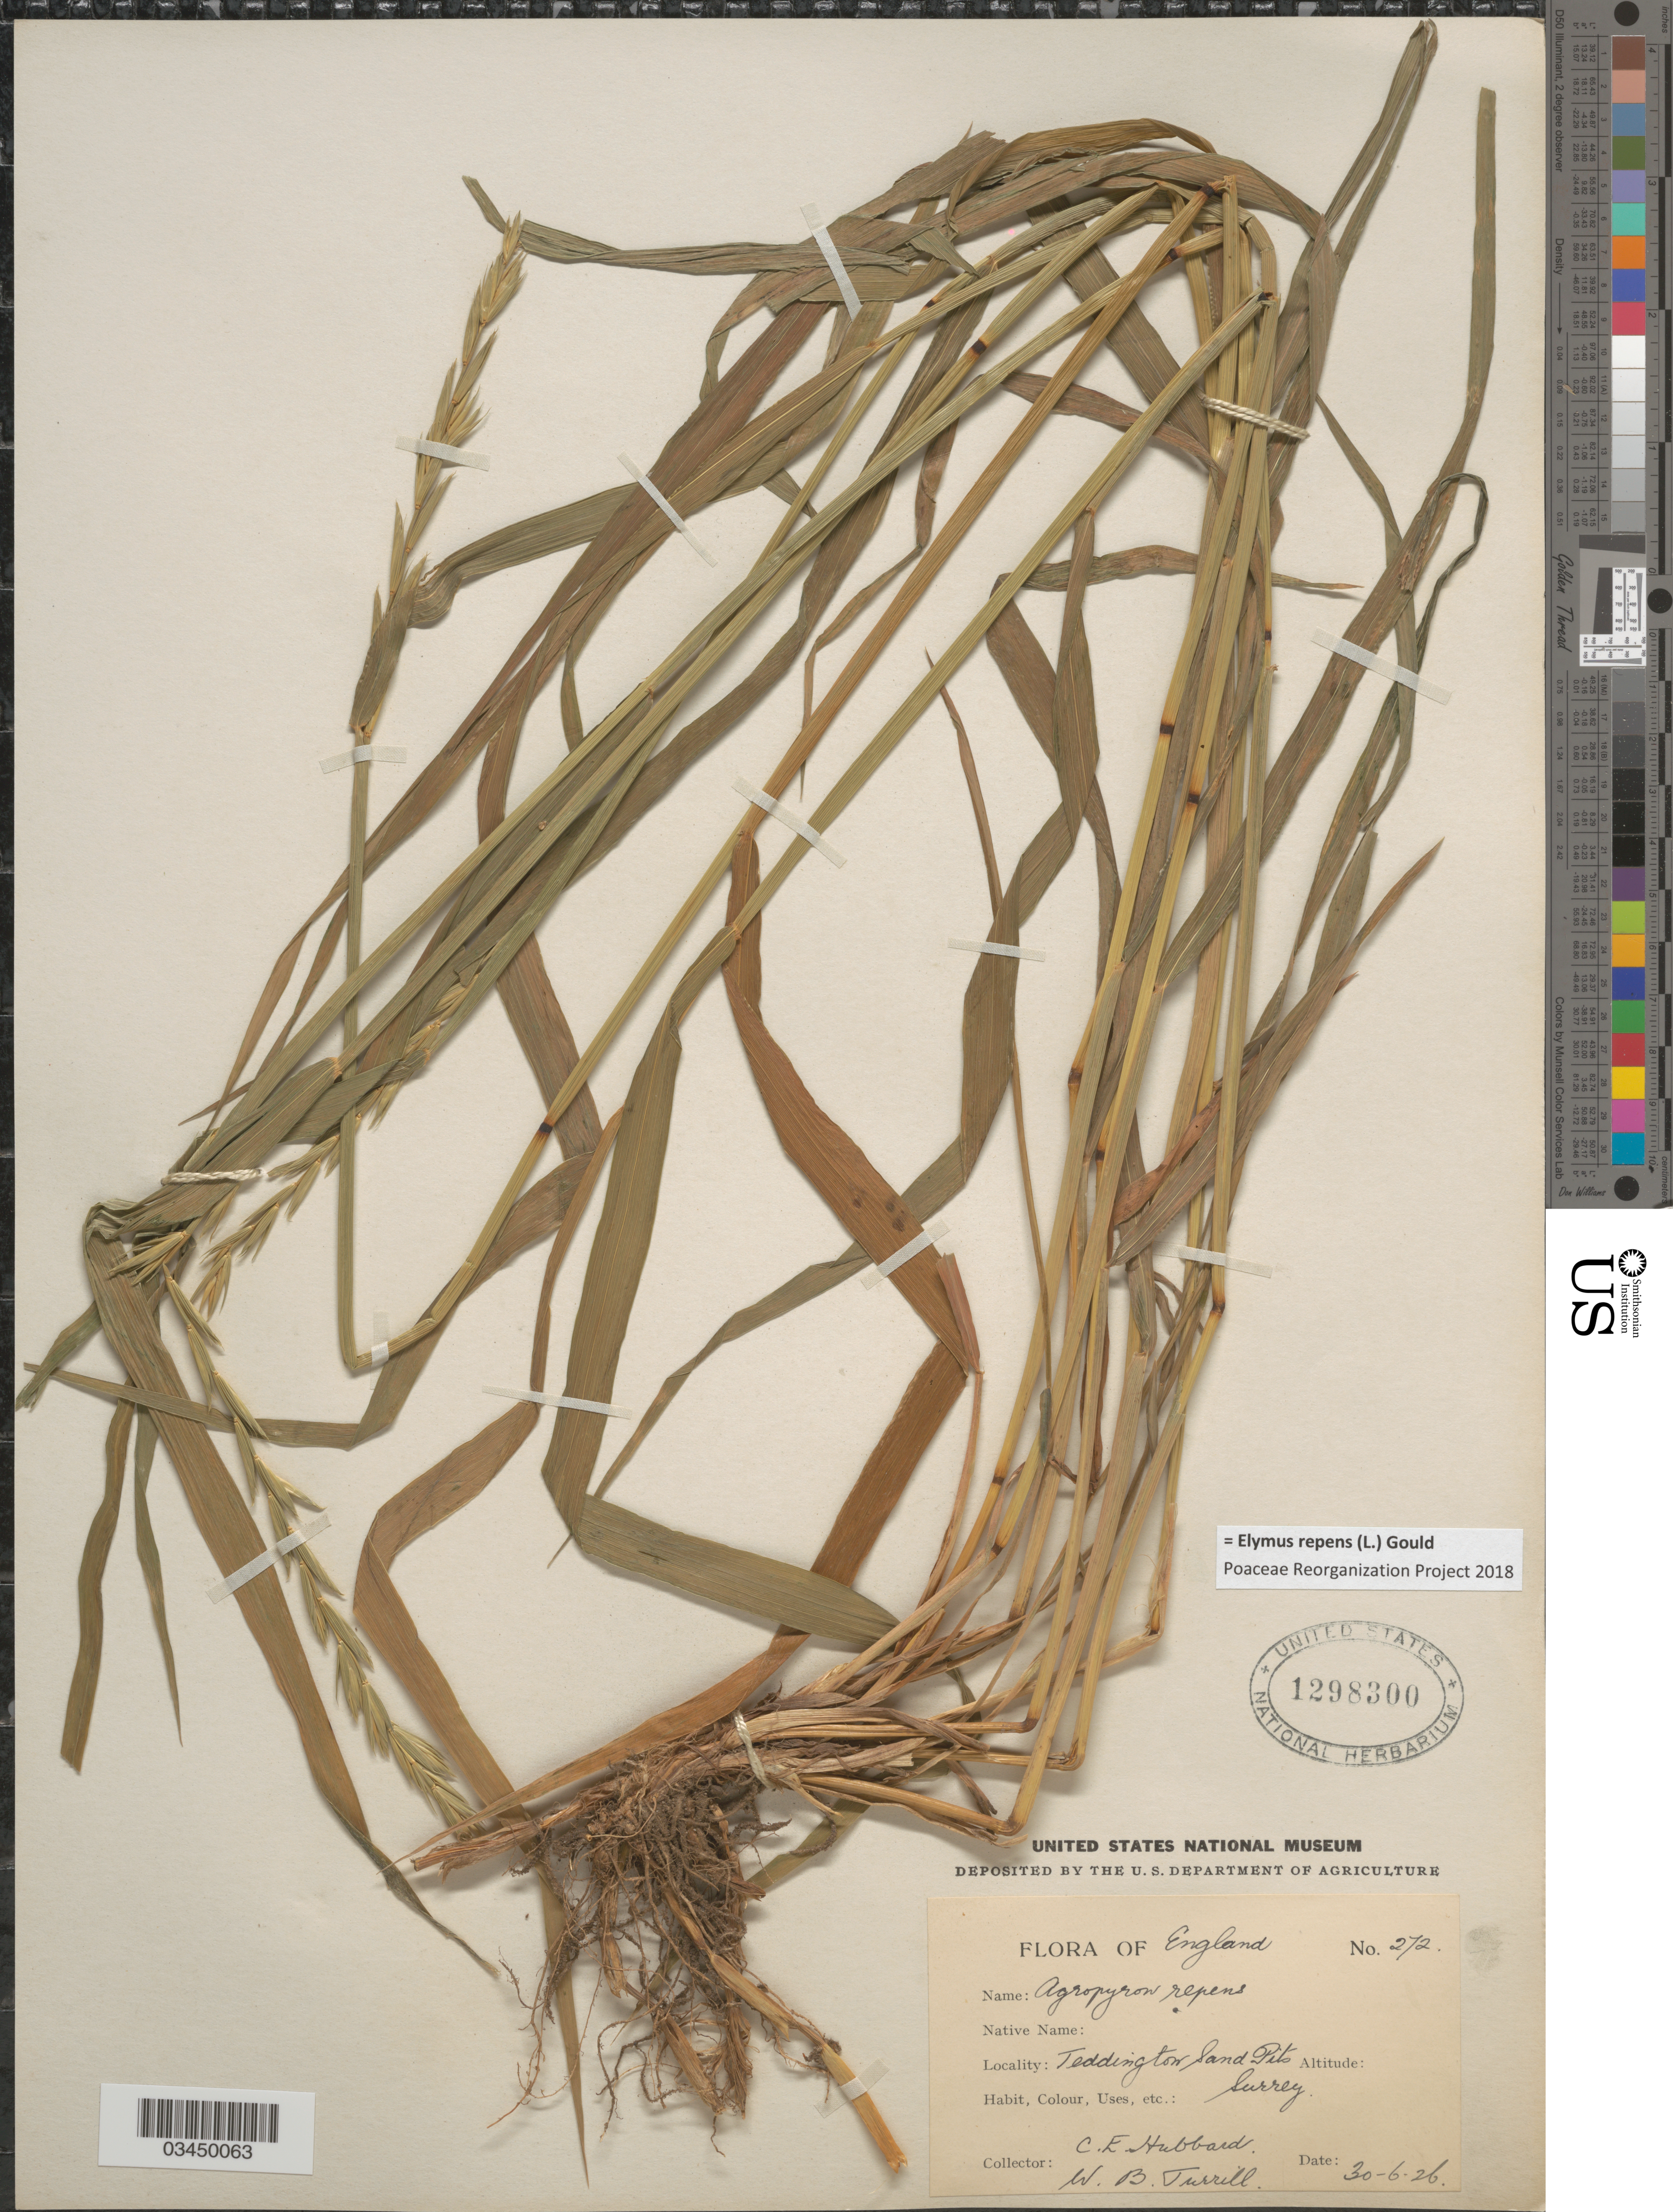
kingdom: Plantae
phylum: Tracheophyta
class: Liliopsida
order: Poales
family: Poaceae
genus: Elymus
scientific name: Elymus repens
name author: (L.) Gould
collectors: C. E. Hubbard & W. B. Turrill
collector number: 272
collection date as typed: Transcribed d/m/y: 30/6/26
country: United Kingdom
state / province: England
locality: Teddington Sand Pits. Surrey.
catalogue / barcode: US 1298300